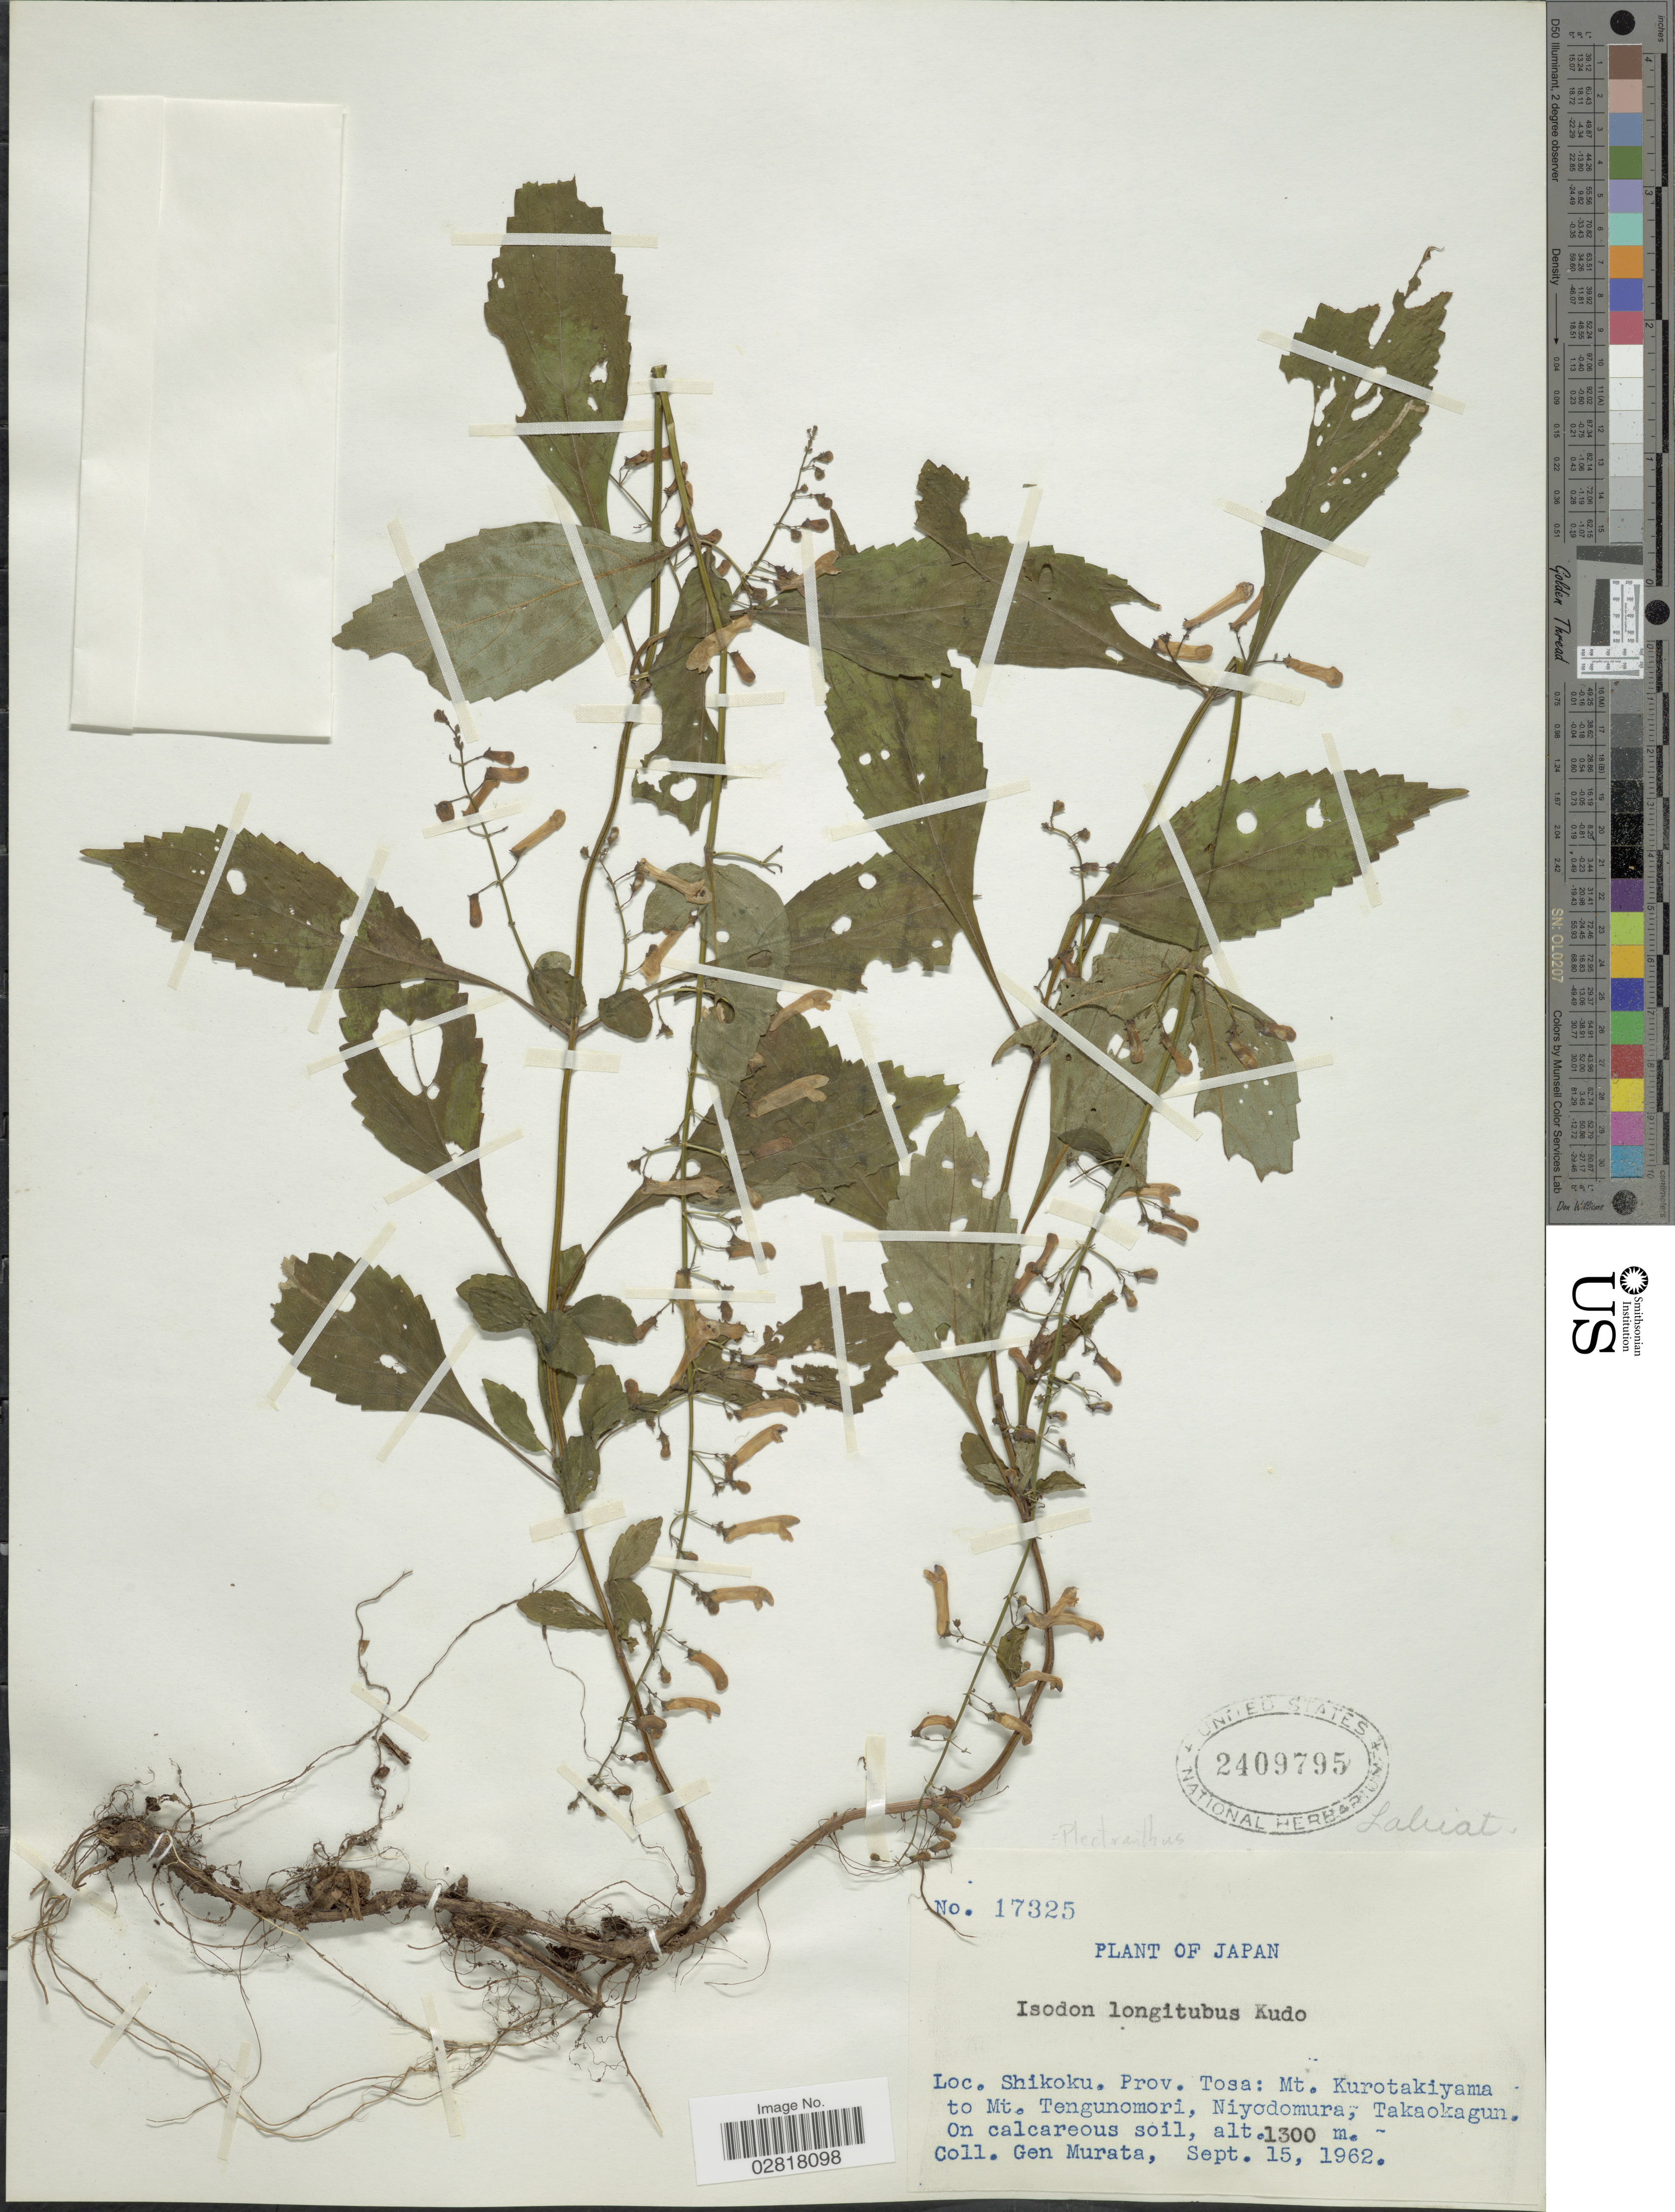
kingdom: Plantae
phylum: Tracheophyta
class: Magnoliopsida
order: Lamiales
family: Lamiaceae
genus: Plectranthus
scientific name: Plectranthus longitubus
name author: Miq.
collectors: G. Murata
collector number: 17325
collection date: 1962-09-15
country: Japan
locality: Shikoku. Prov. Tosa: Mt. Kurotakiyama to Mt. Tengunomori, Niyodomura, Takaokagun.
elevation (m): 1300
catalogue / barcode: US 2409795